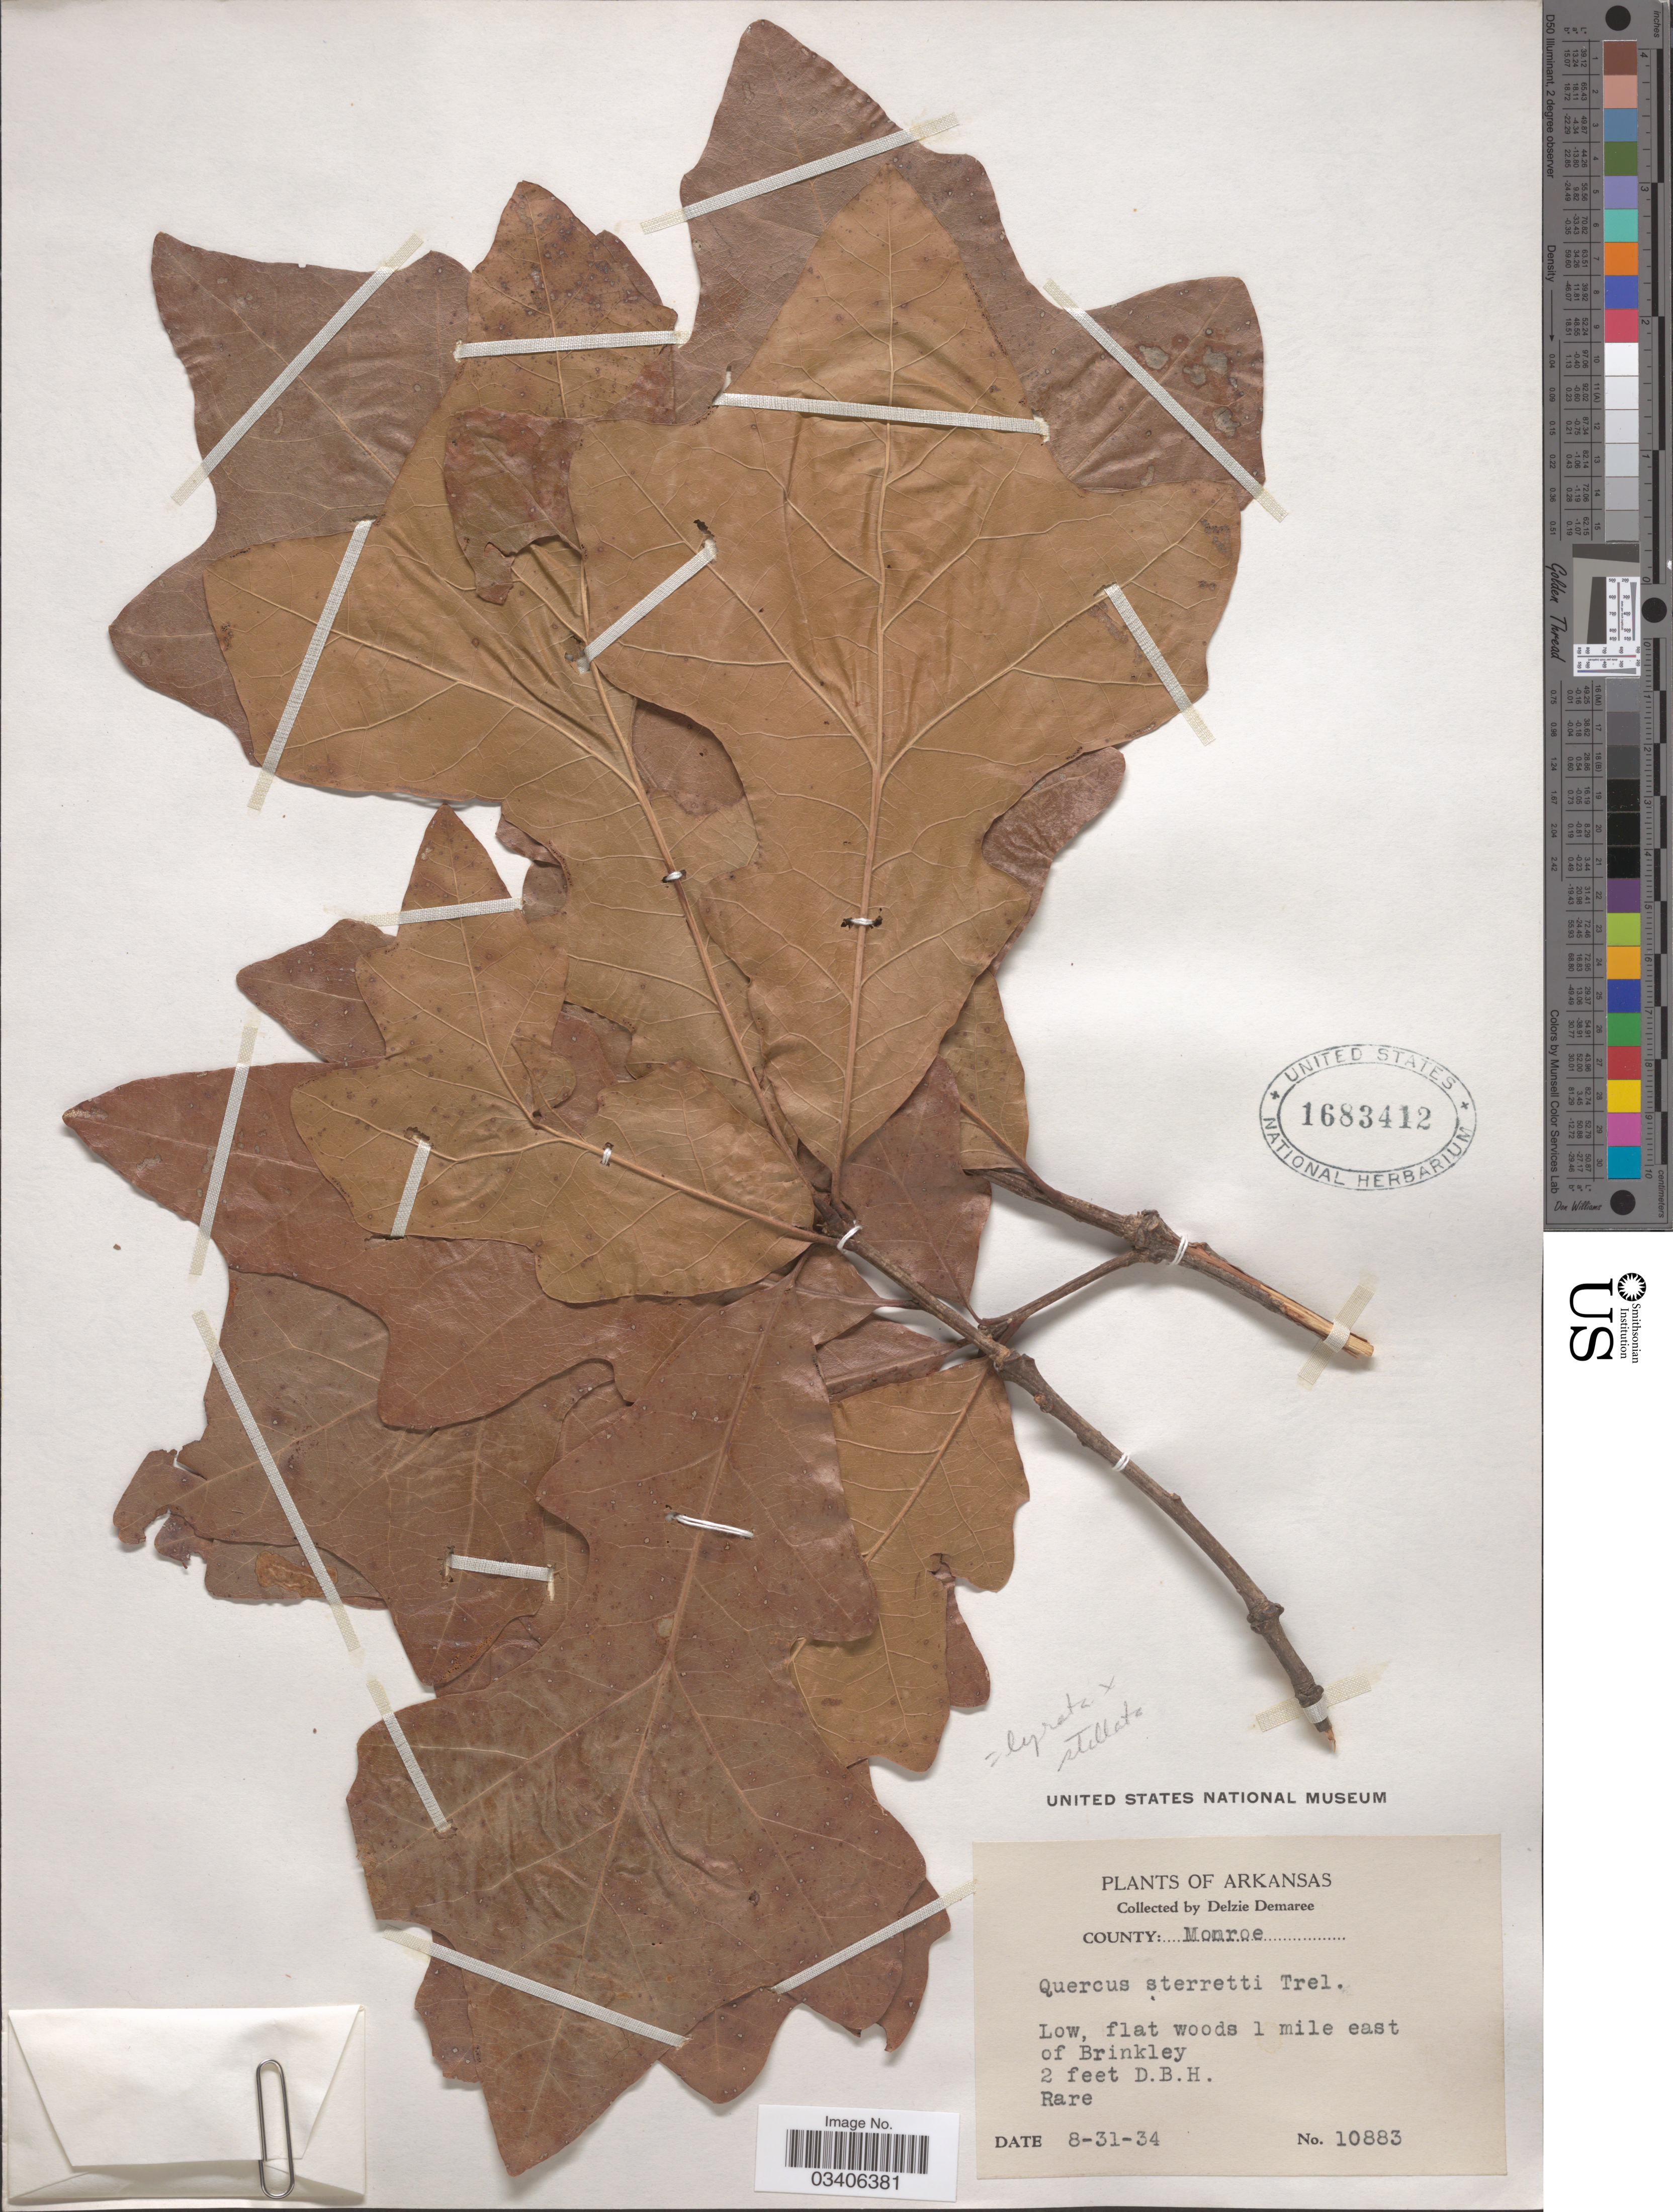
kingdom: Plantae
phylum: Tracheophyta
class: Magnoliopsida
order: Fagales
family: Fagaceae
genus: Quercus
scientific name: Quercus lyrata x Q. stellata Wangenh.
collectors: D. Demaree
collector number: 10883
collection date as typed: Transcribed d/m/y: 31/8/34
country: United States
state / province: Arkansas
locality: County: Monroe. Low, flat woods 1 mile east of Brinkley.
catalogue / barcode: US 1683412